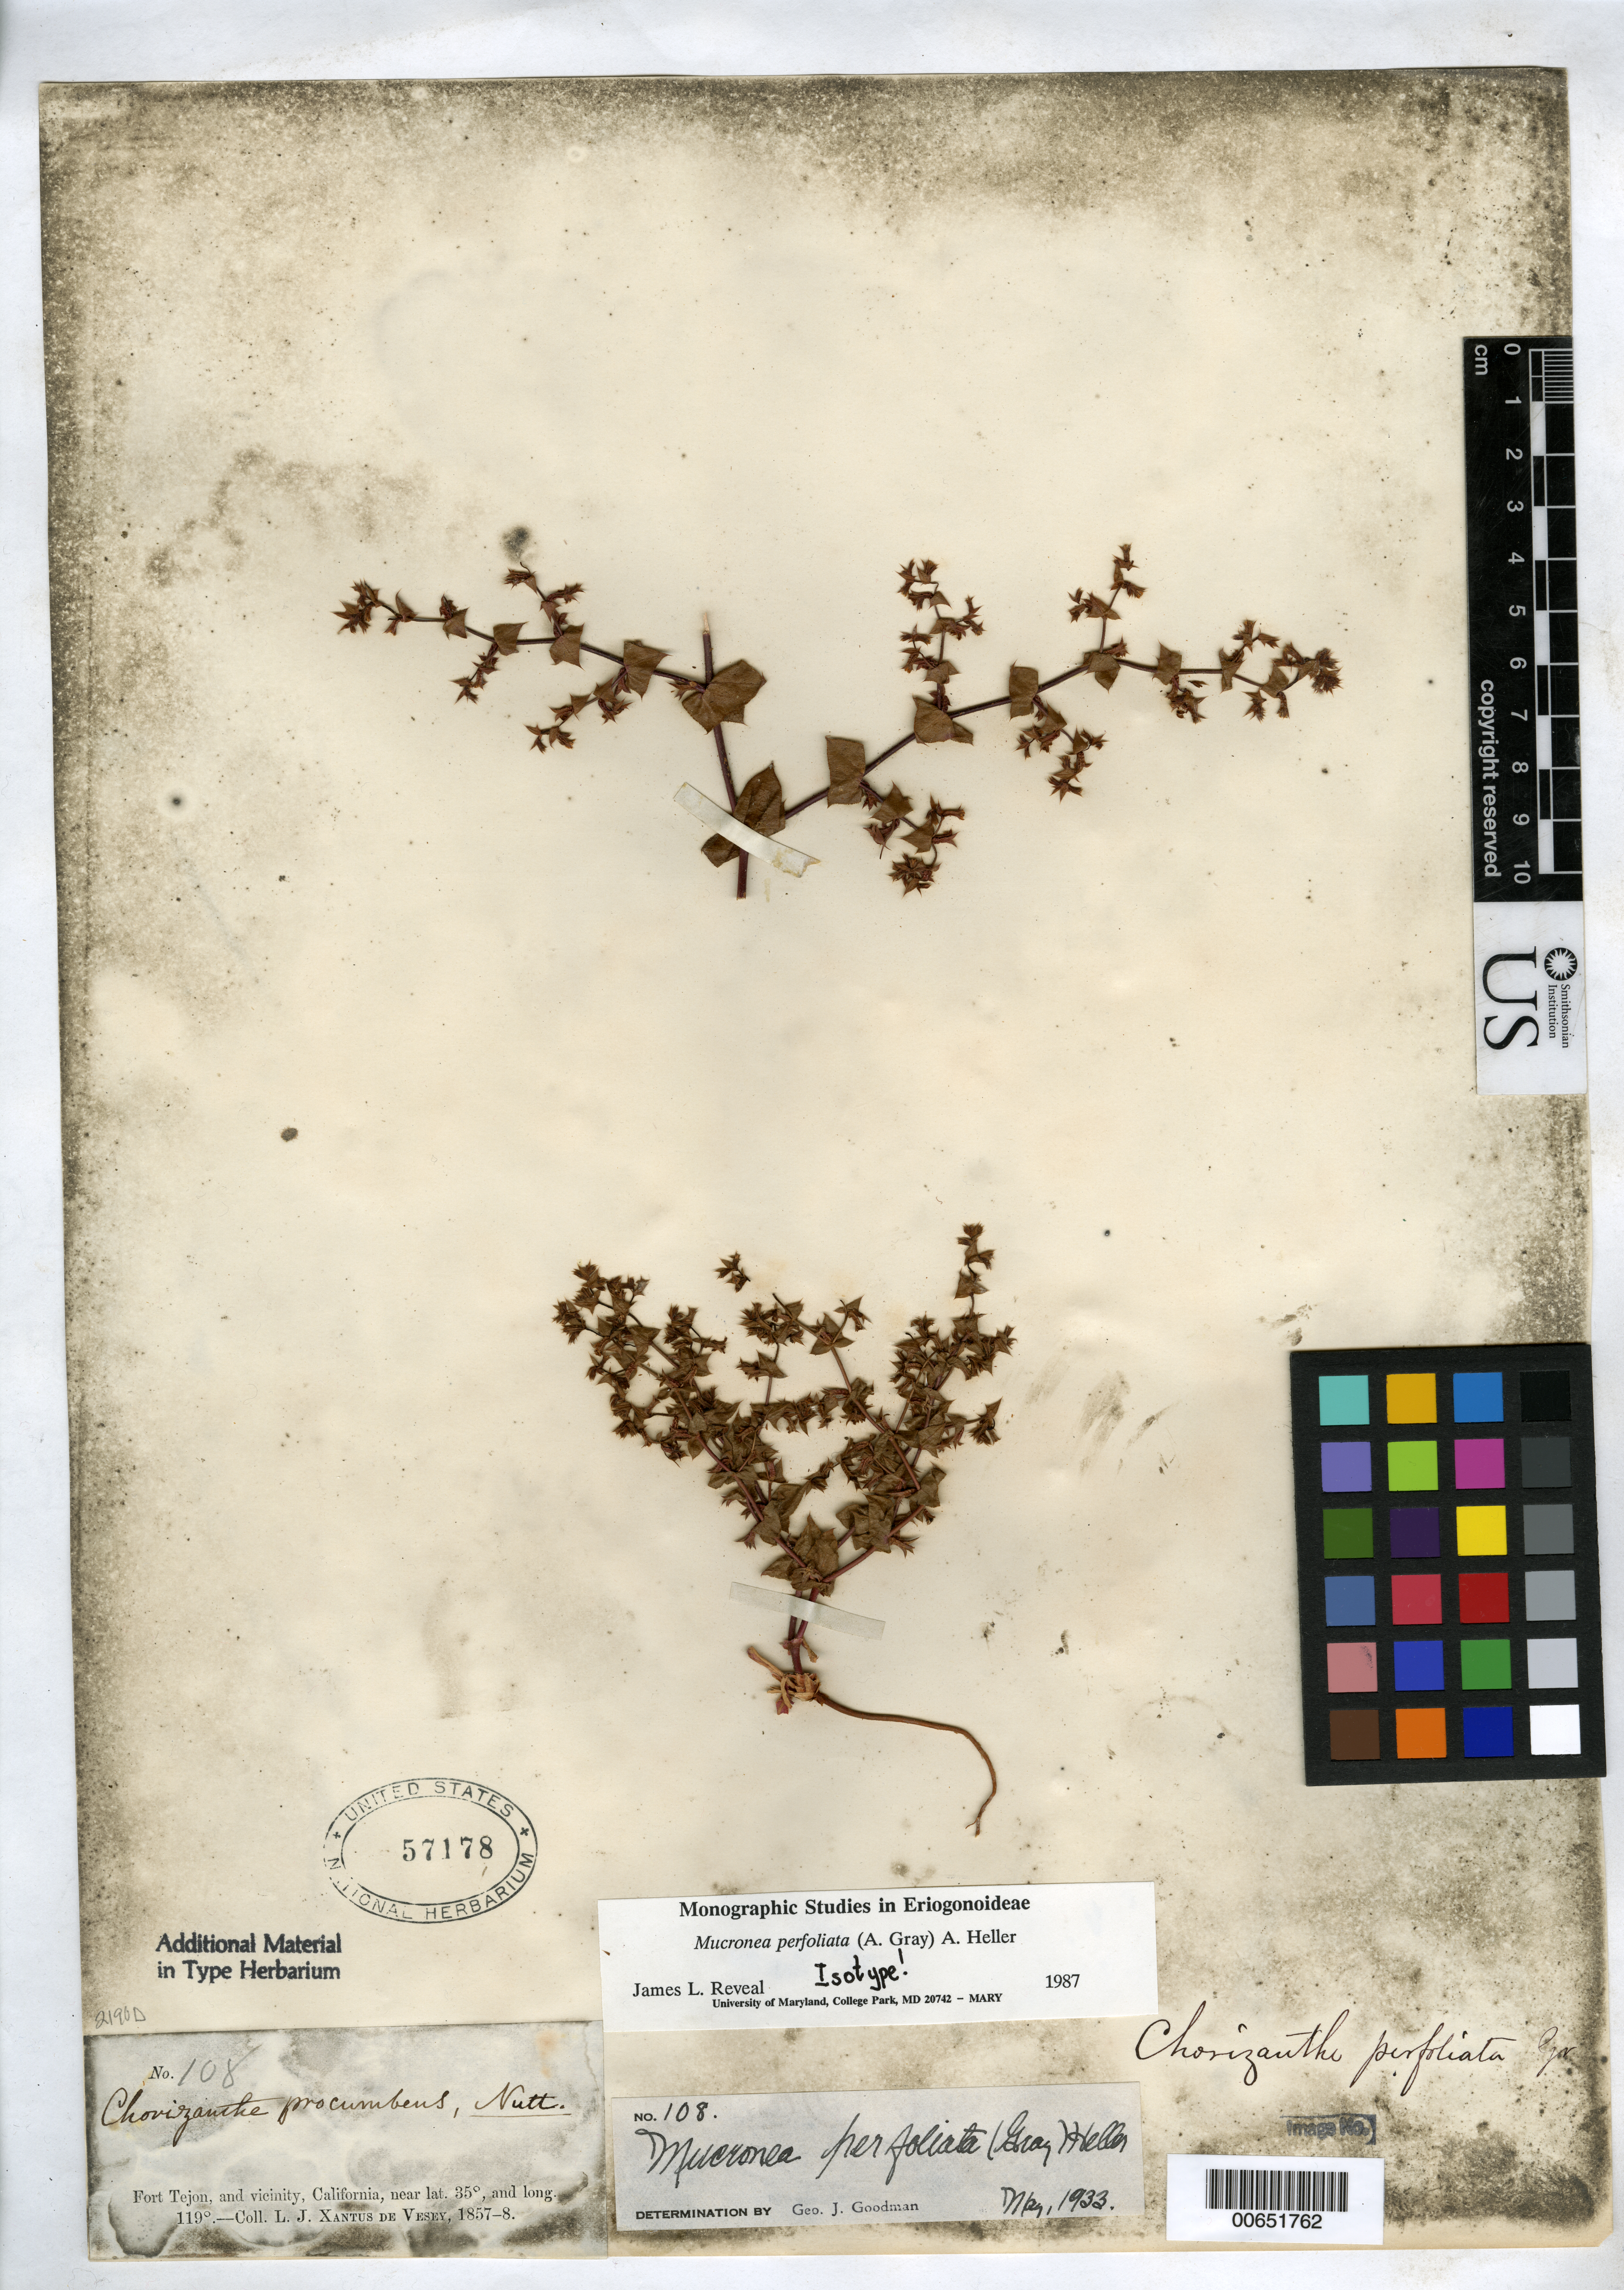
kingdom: Plantae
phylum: Tracheophyta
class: Magnoliopsida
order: Caryophyllales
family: Polygonaceae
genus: Chorizanthe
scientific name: Chorizanthe perfoliata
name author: A. Gray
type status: Isotype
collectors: L. Xantus de Vesey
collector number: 108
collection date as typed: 1857 to -- --- 1858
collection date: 1857/1858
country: United States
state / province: California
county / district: Kern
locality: Fort Tejon, and vicinity.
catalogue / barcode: US 57178